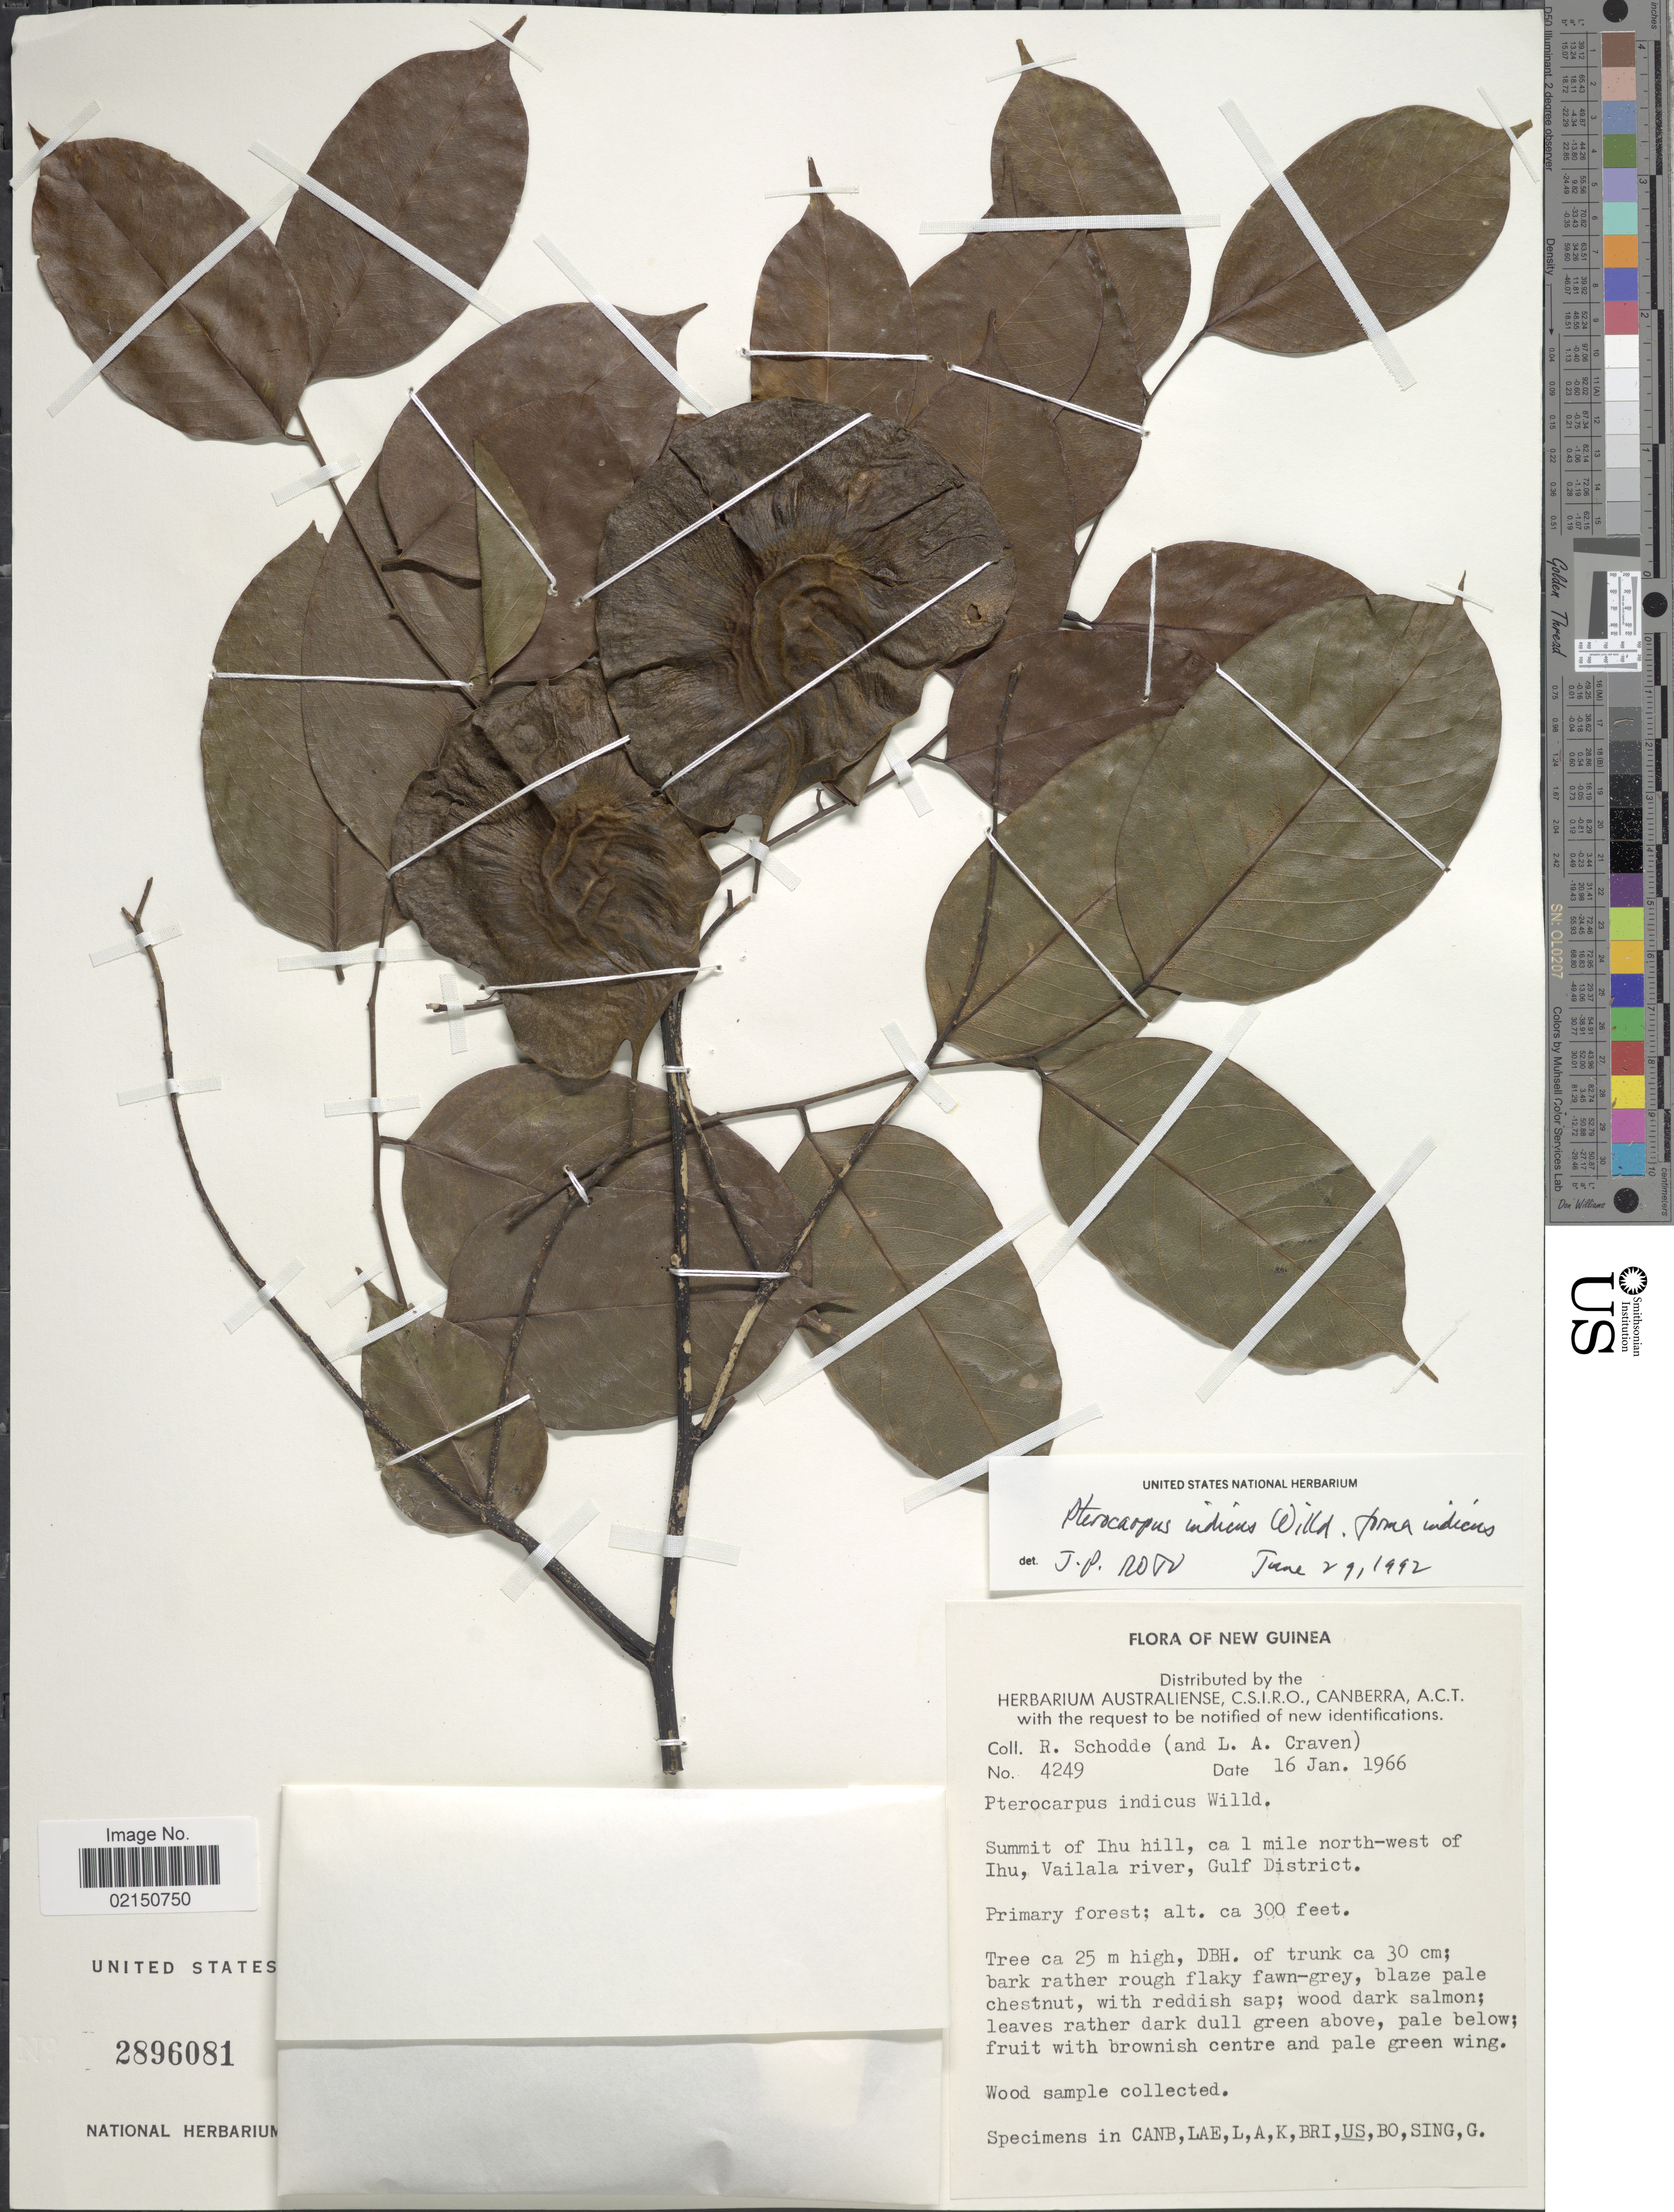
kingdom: Plantae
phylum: Tracheophyta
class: Magnoliopsida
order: Fabales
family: Fabaceae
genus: Pterocarpus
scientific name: Pterocarpus indicus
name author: Willd.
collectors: R. Schodde & L. A. Craven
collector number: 4249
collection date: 1966-01-16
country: Papua New Guinea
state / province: Gulf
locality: New Guinea. Summit of Ihu hill, ca 1 mile north-west of Ihu, Vailala river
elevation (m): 91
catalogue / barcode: US 2896081